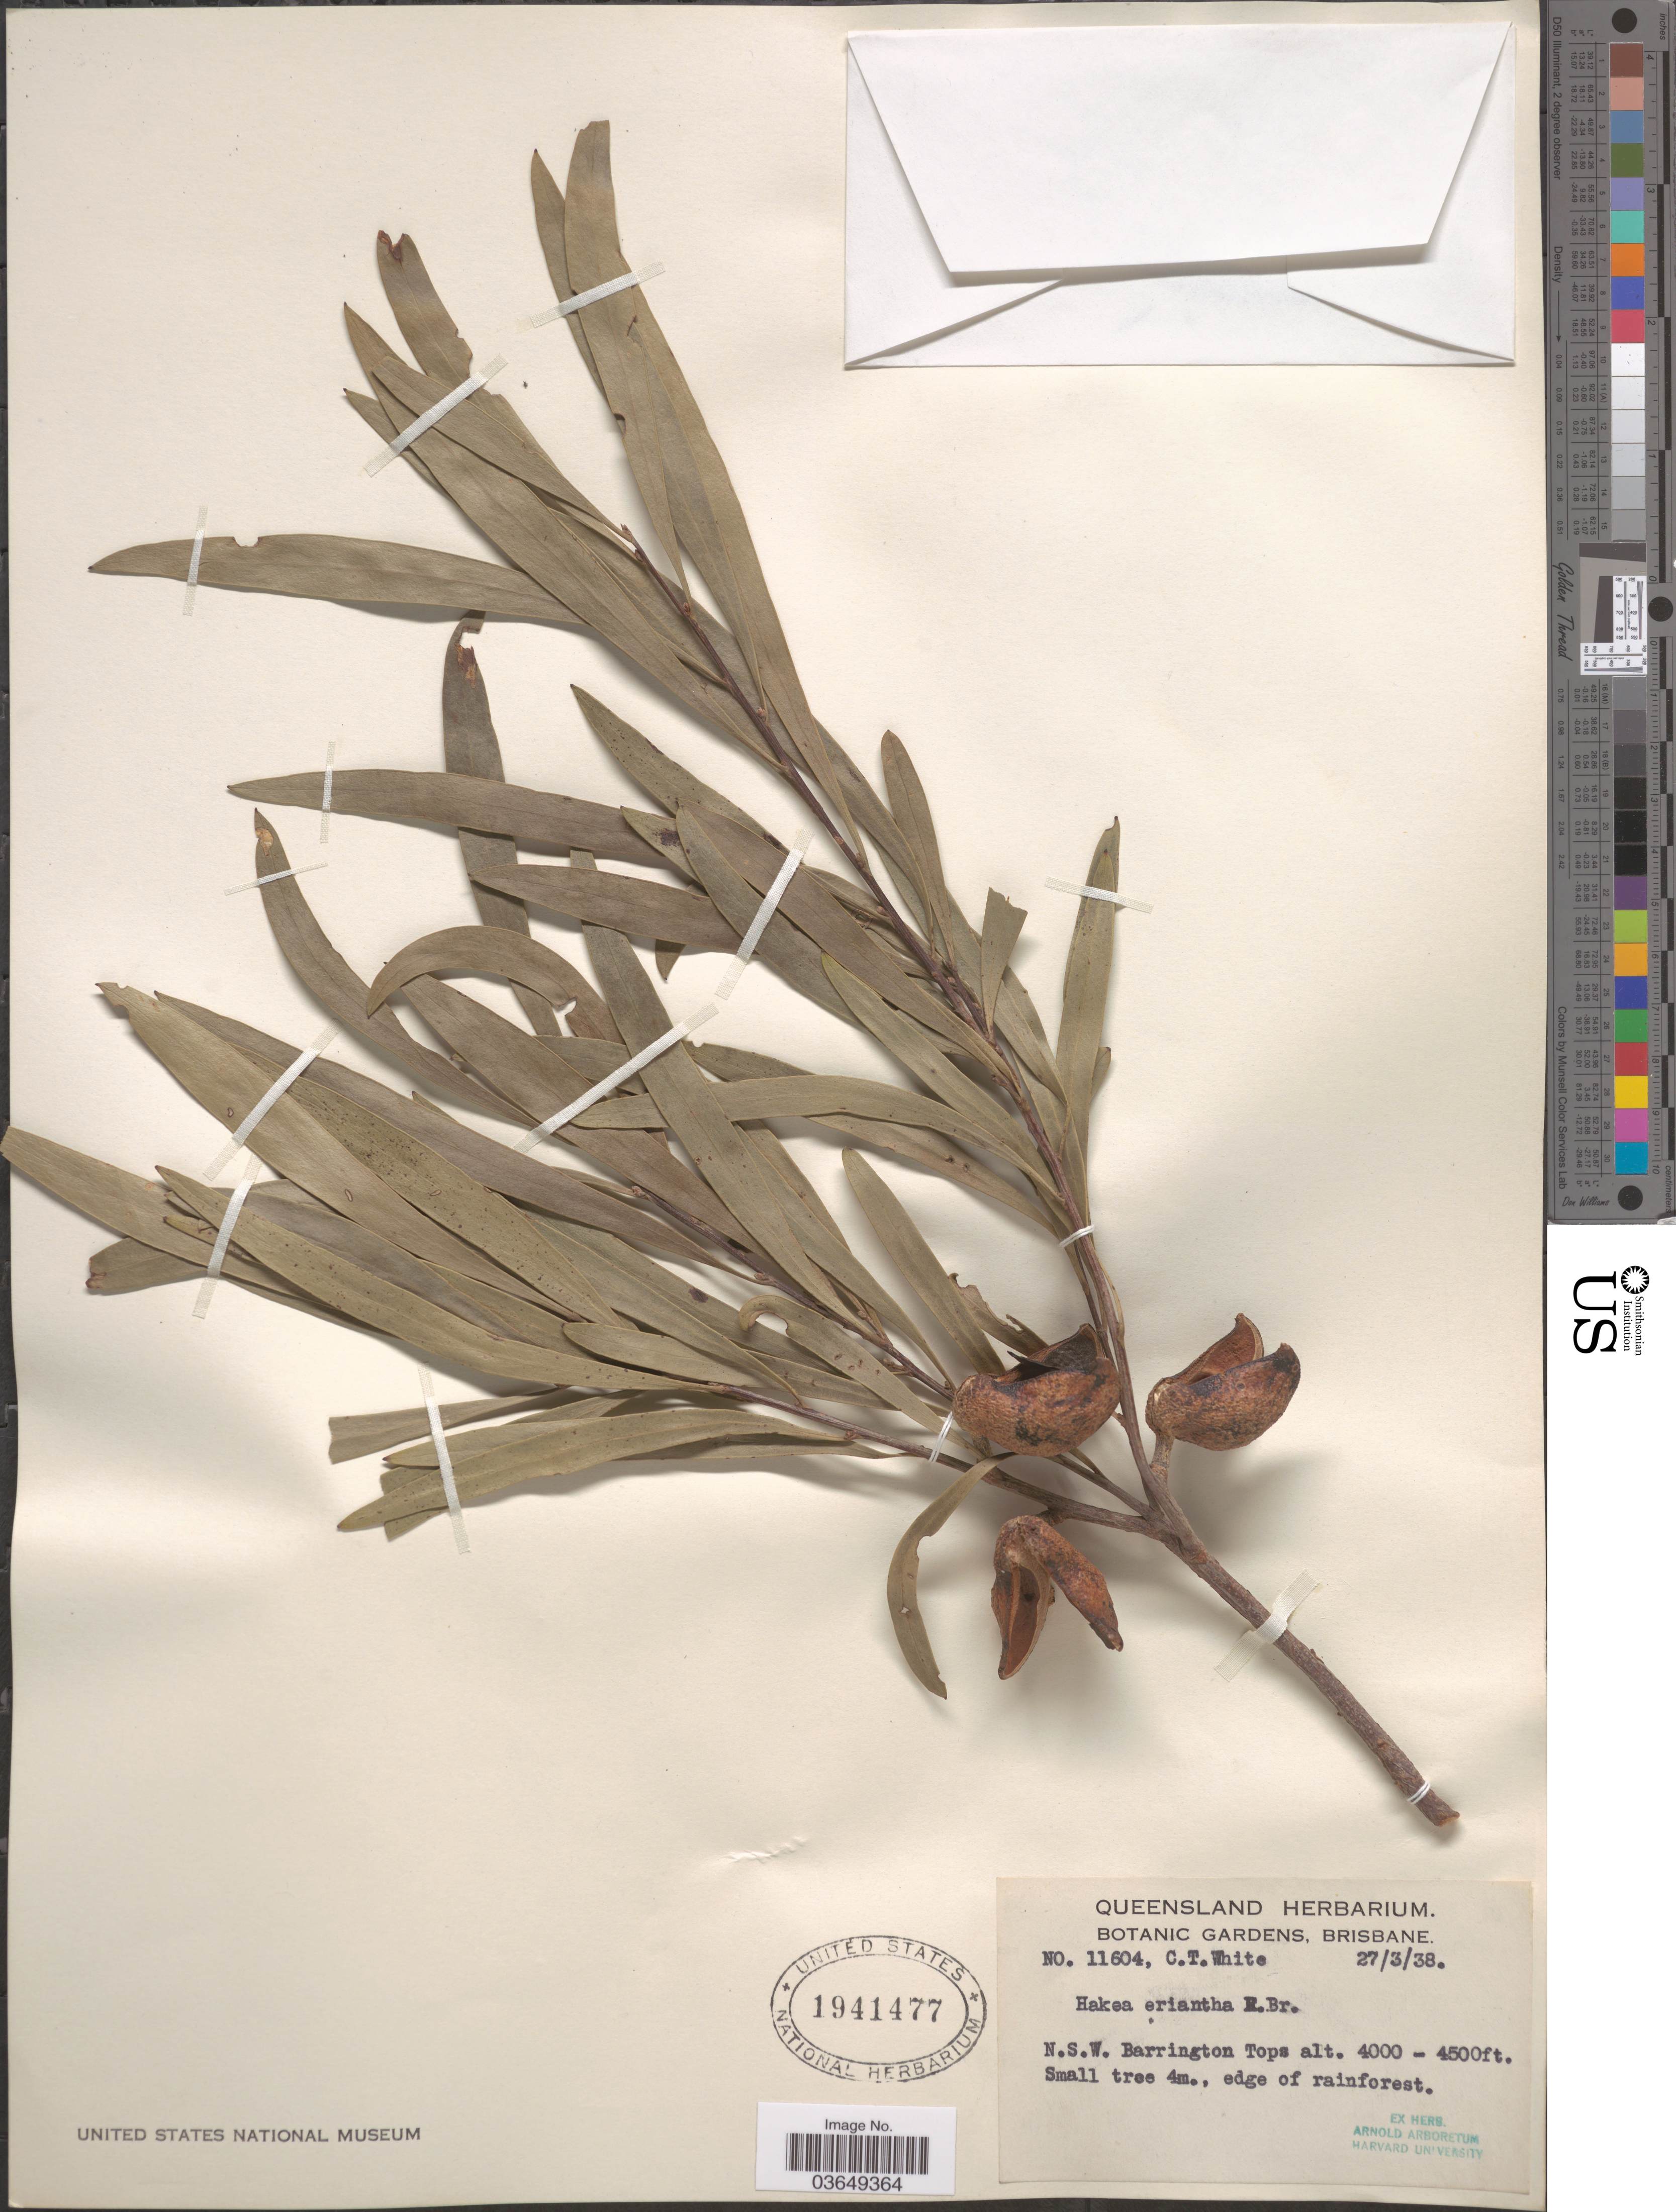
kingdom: Plantae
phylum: Tracheophyta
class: Magnoliopsida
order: Proteales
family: Proteaceae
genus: Hakea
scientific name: Hakea eriantha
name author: R. Br.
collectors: C. T. White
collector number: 11604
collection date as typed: Transcribed d/m/y: 27/3/38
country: Australia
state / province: New South Wales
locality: Barrington Tops.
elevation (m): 1219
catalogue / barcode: US 1941477